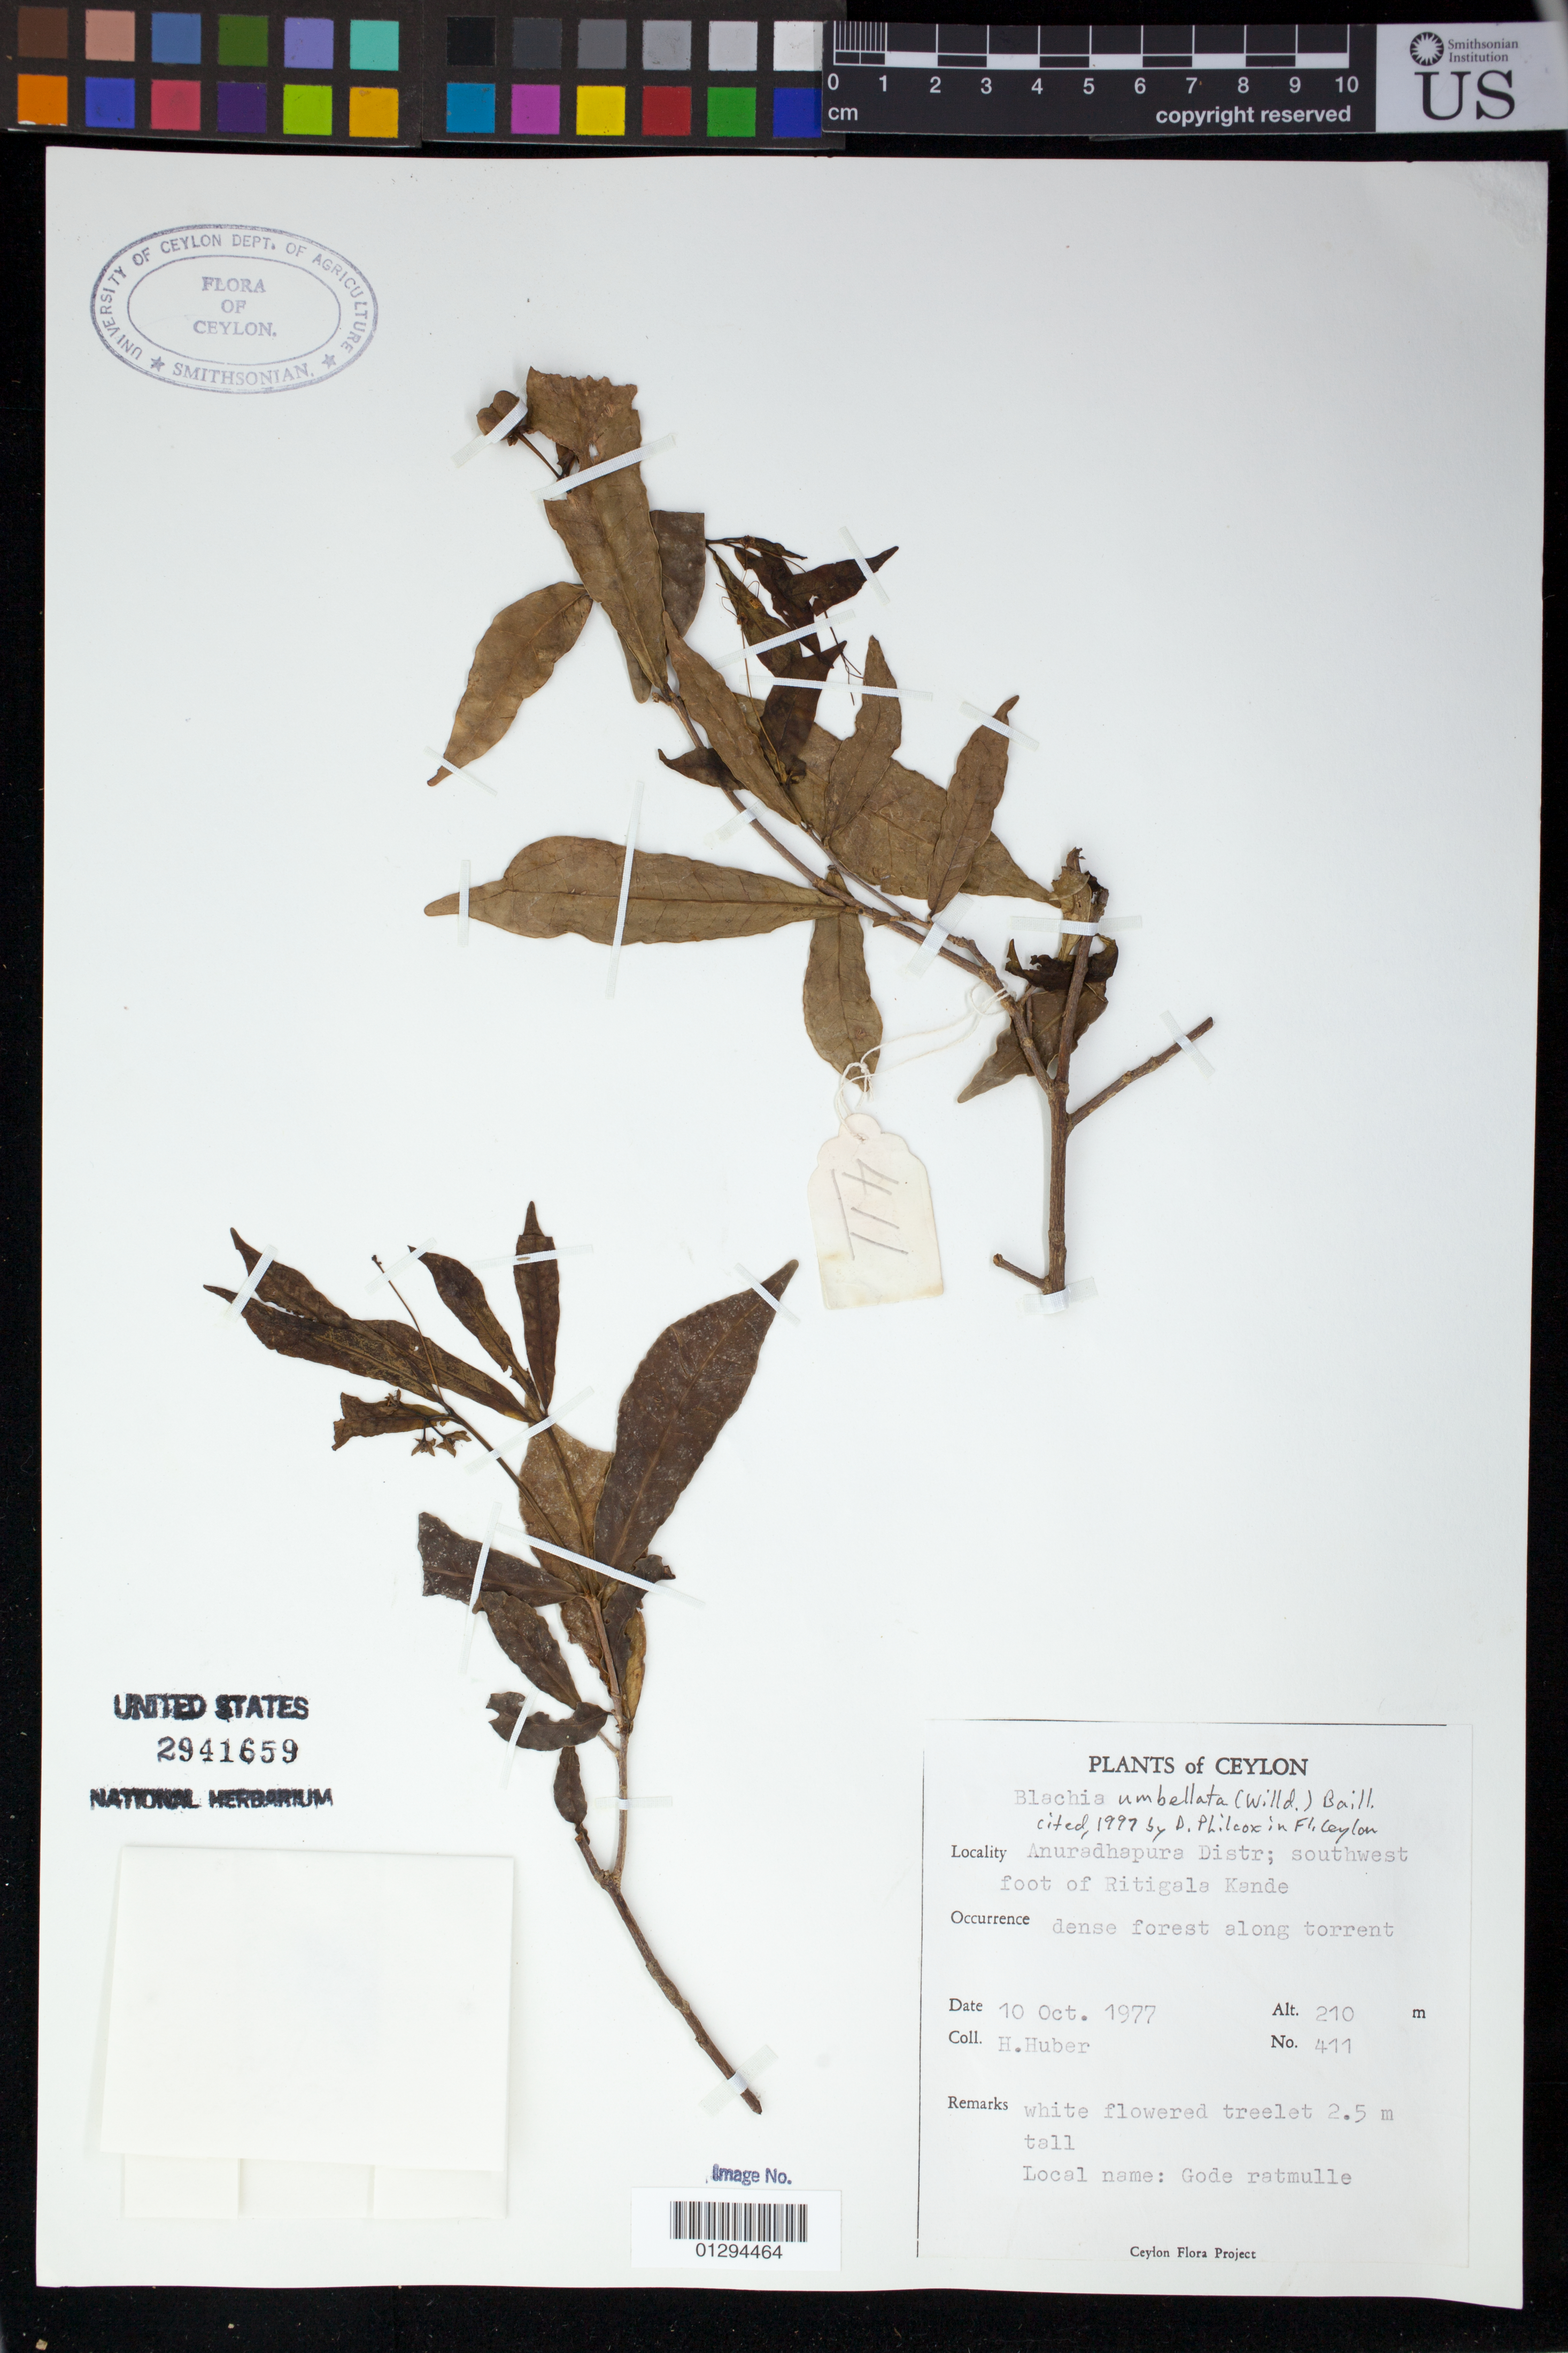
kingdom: Plantae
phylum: Tracheophyta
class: Magnoliopsida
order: Malpighiales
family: Euphorbiaceae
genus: Blachia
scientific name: Blachia umbellata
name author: (Willd.) Baill.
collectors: H. Huber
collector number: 411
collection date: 1977-10-10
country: Sri Lanka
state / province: North Central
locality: Anuradhapura Distr; southwest foot of Ritigala Kande [Ritigala Kanda].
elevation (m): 210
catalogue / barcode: US 2941659